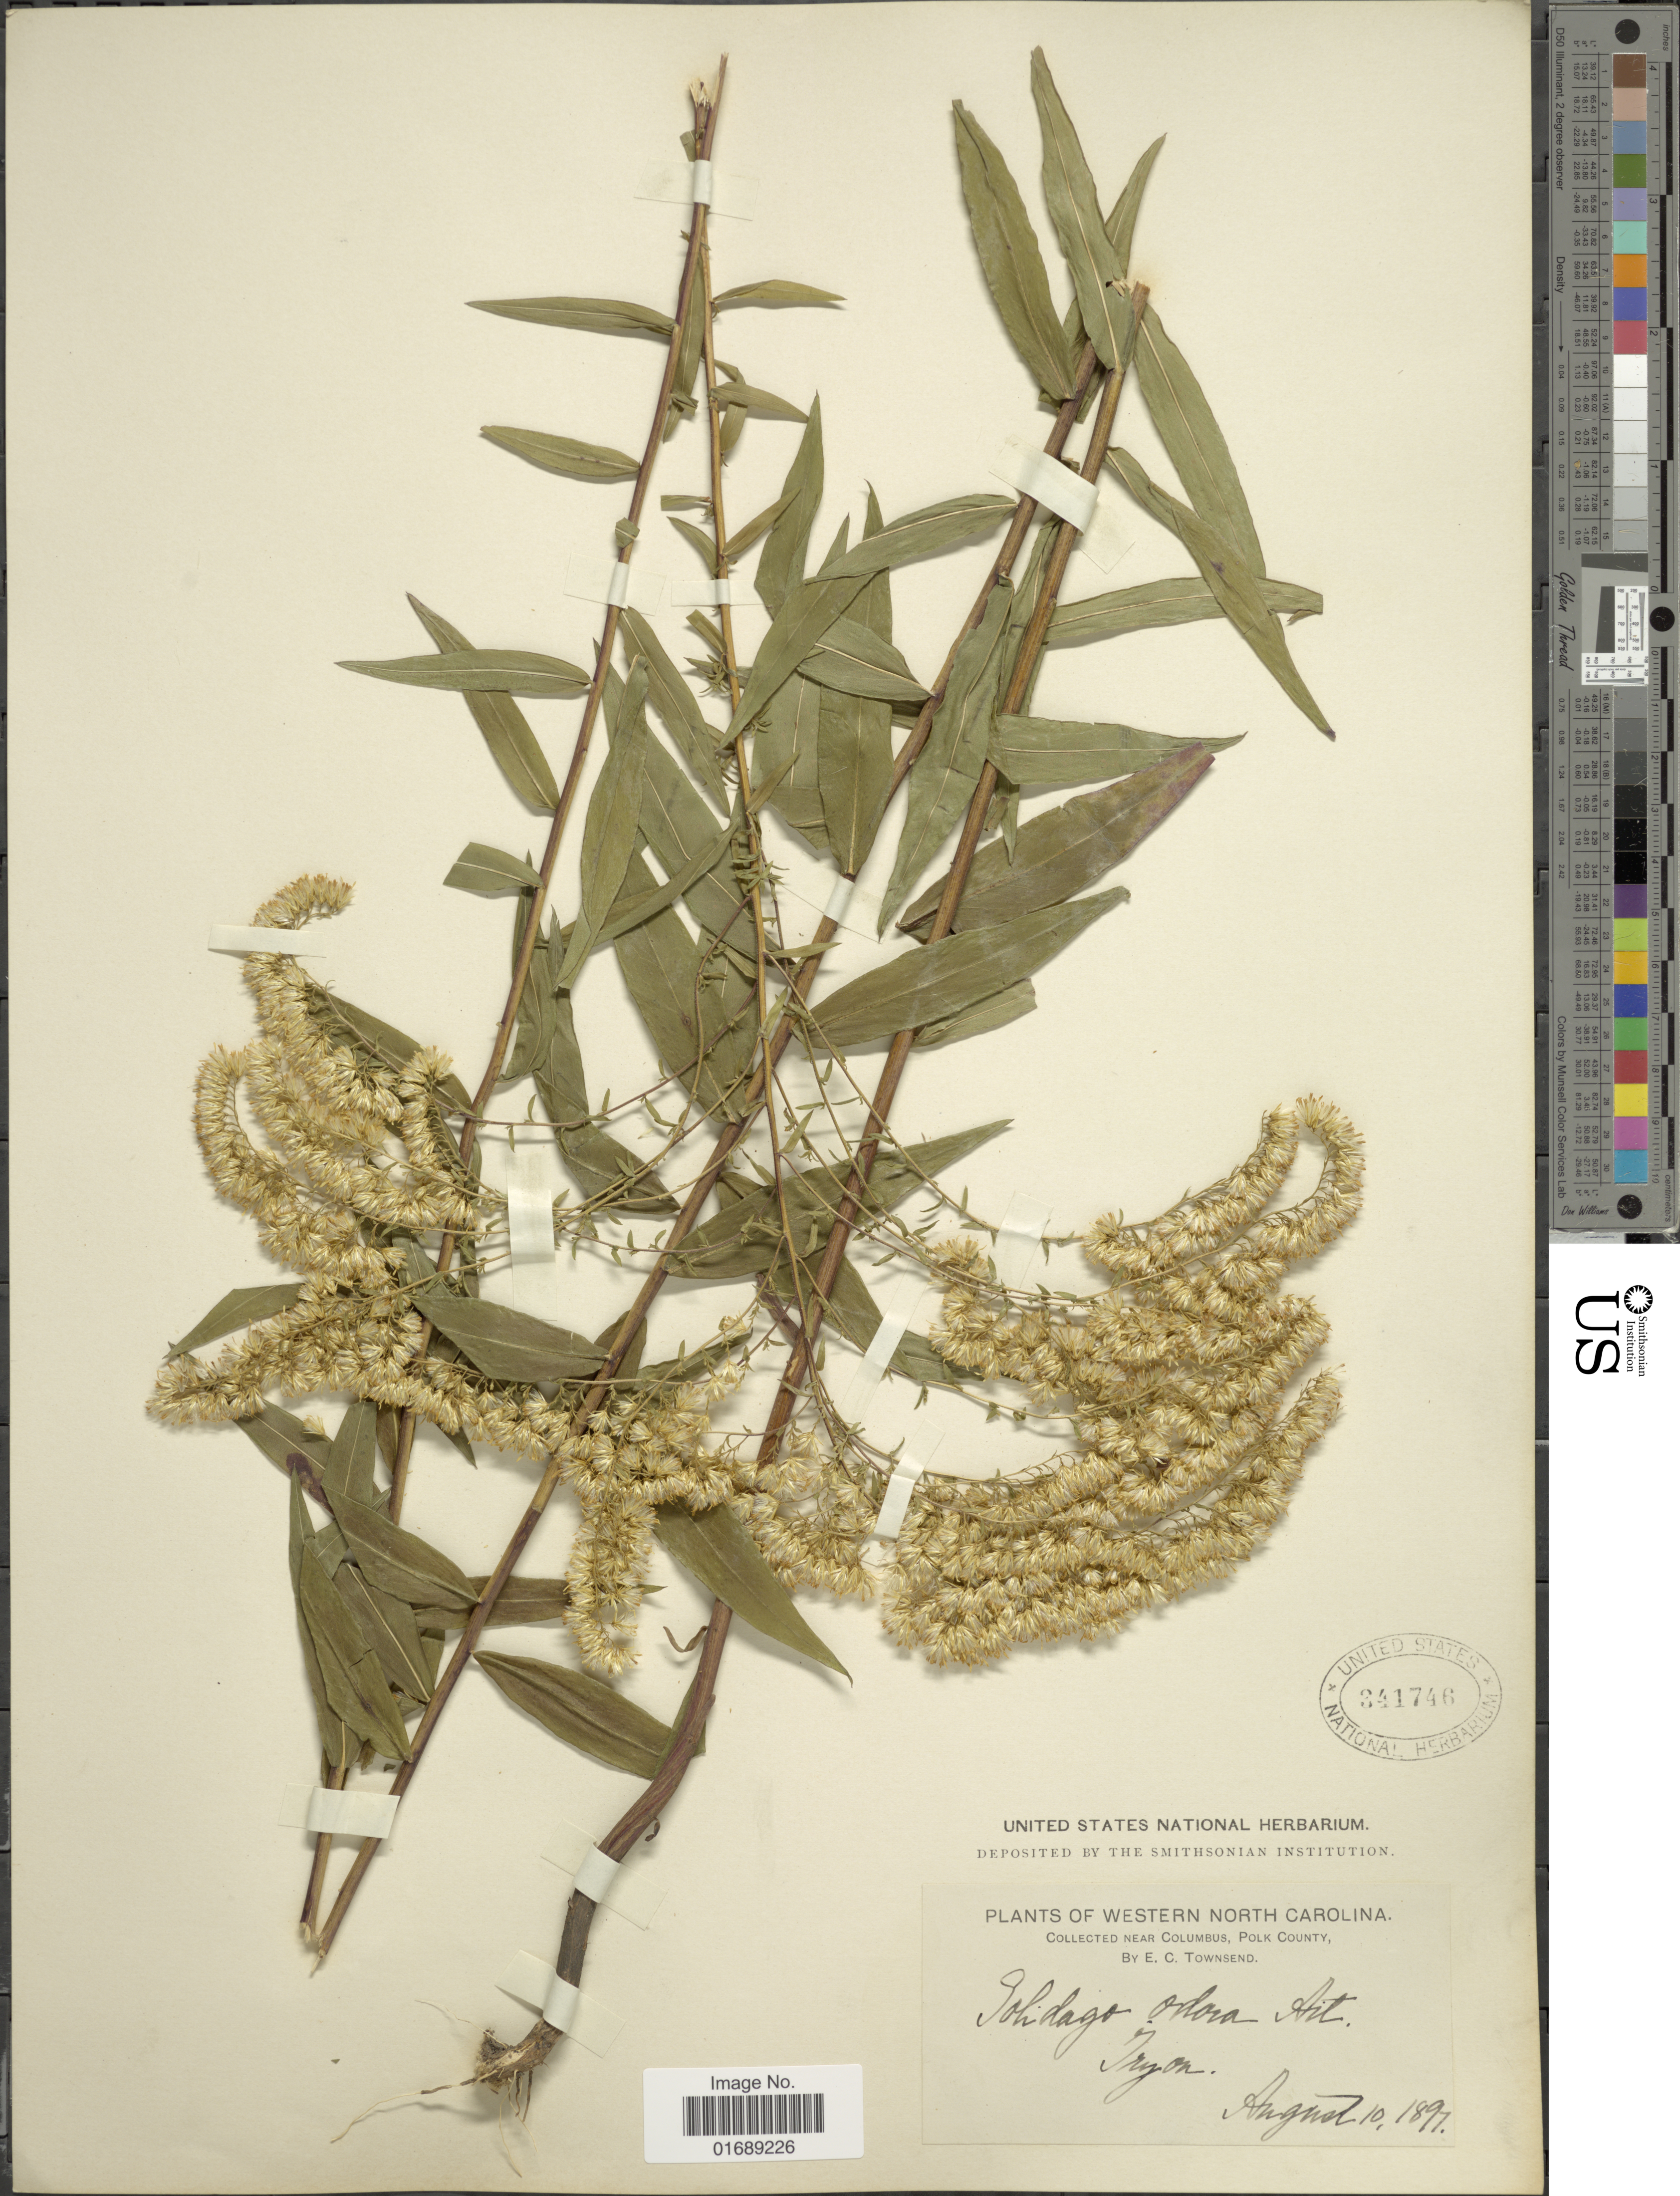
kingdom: Plantae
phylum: Tracheophyta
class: Magnoliopsida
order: Asterales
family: Asteraceae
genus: Solidago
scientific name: Solidago odora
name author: Aiton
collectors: E. C. Townsend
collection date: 1897-08-10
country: United States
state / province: North Carolina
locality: Western North Carolina, near Colombus, Polk County, Tryon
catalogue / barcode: US 341746